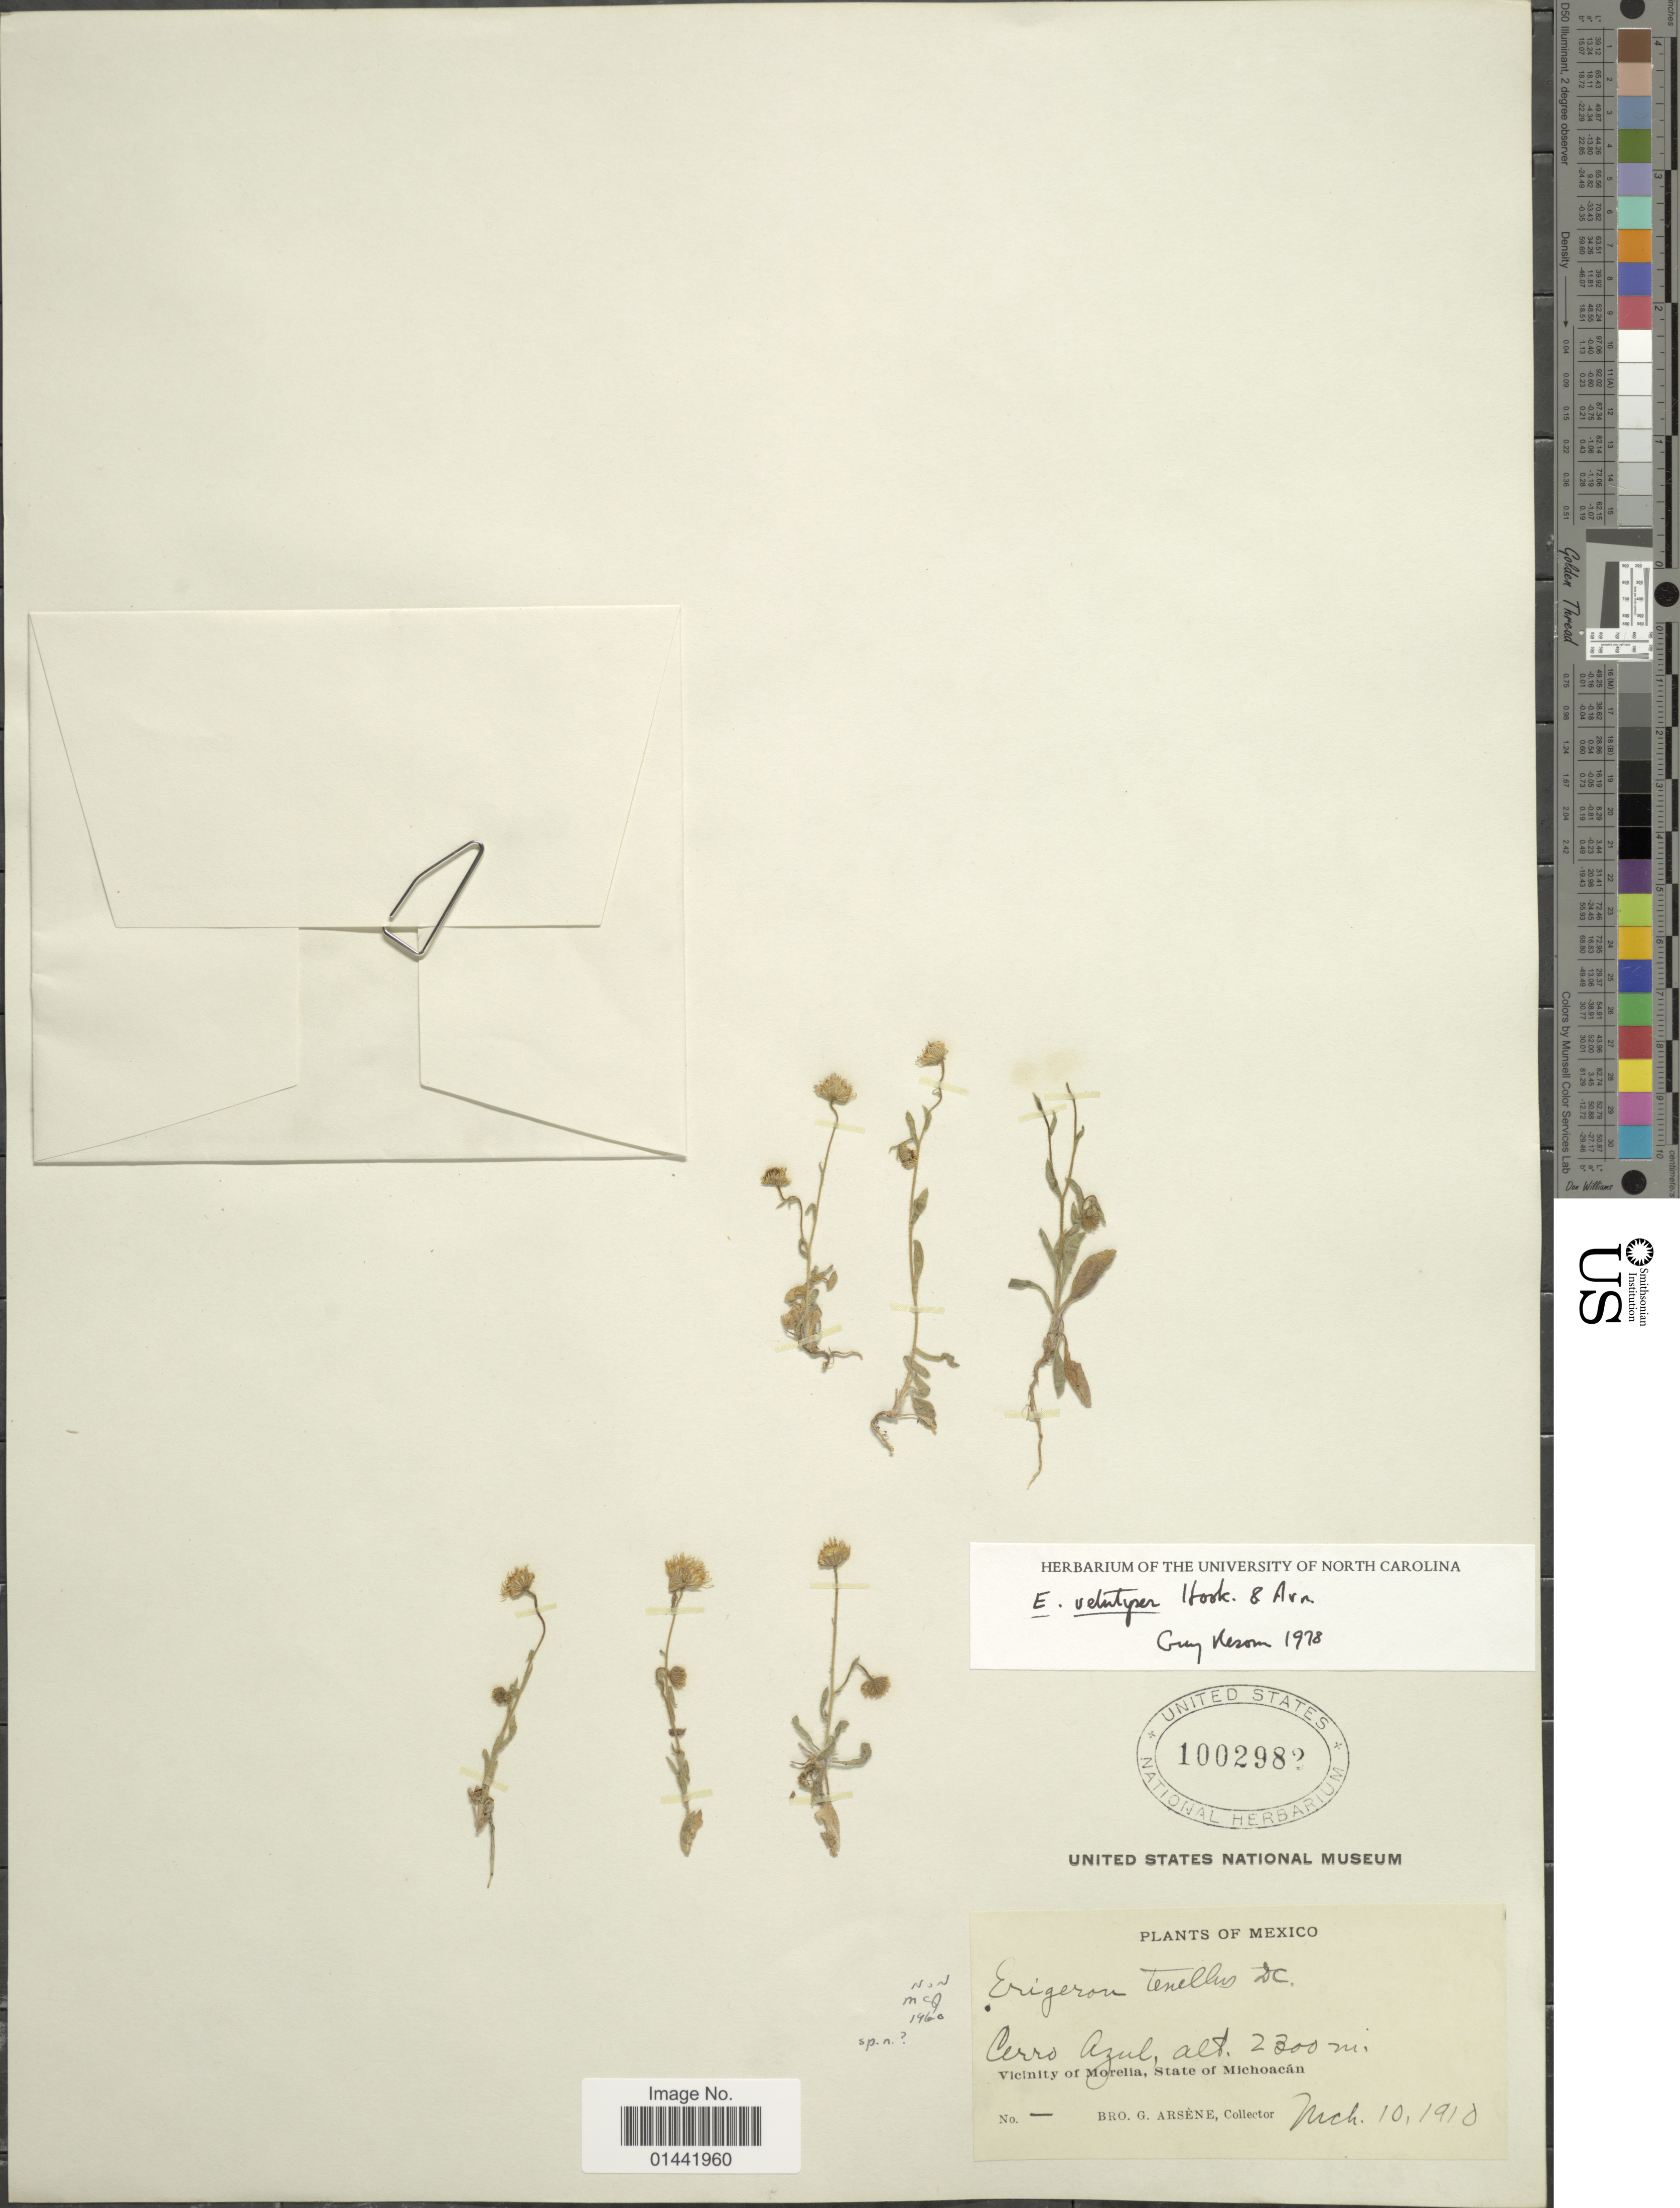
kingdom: Plantae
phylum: Tracheophyta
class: Magnoliopsida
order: Asterales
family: Asteraceae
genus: Erigeron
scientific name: Erigeron velutipes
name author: Hook. & Arn.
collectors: Bro. G. Arsène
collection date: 1910-03-10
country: Mexico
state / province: Michoacán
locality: Cerro Azul, Vicinity of Morelia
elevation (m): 2300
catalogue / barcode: US 1002982